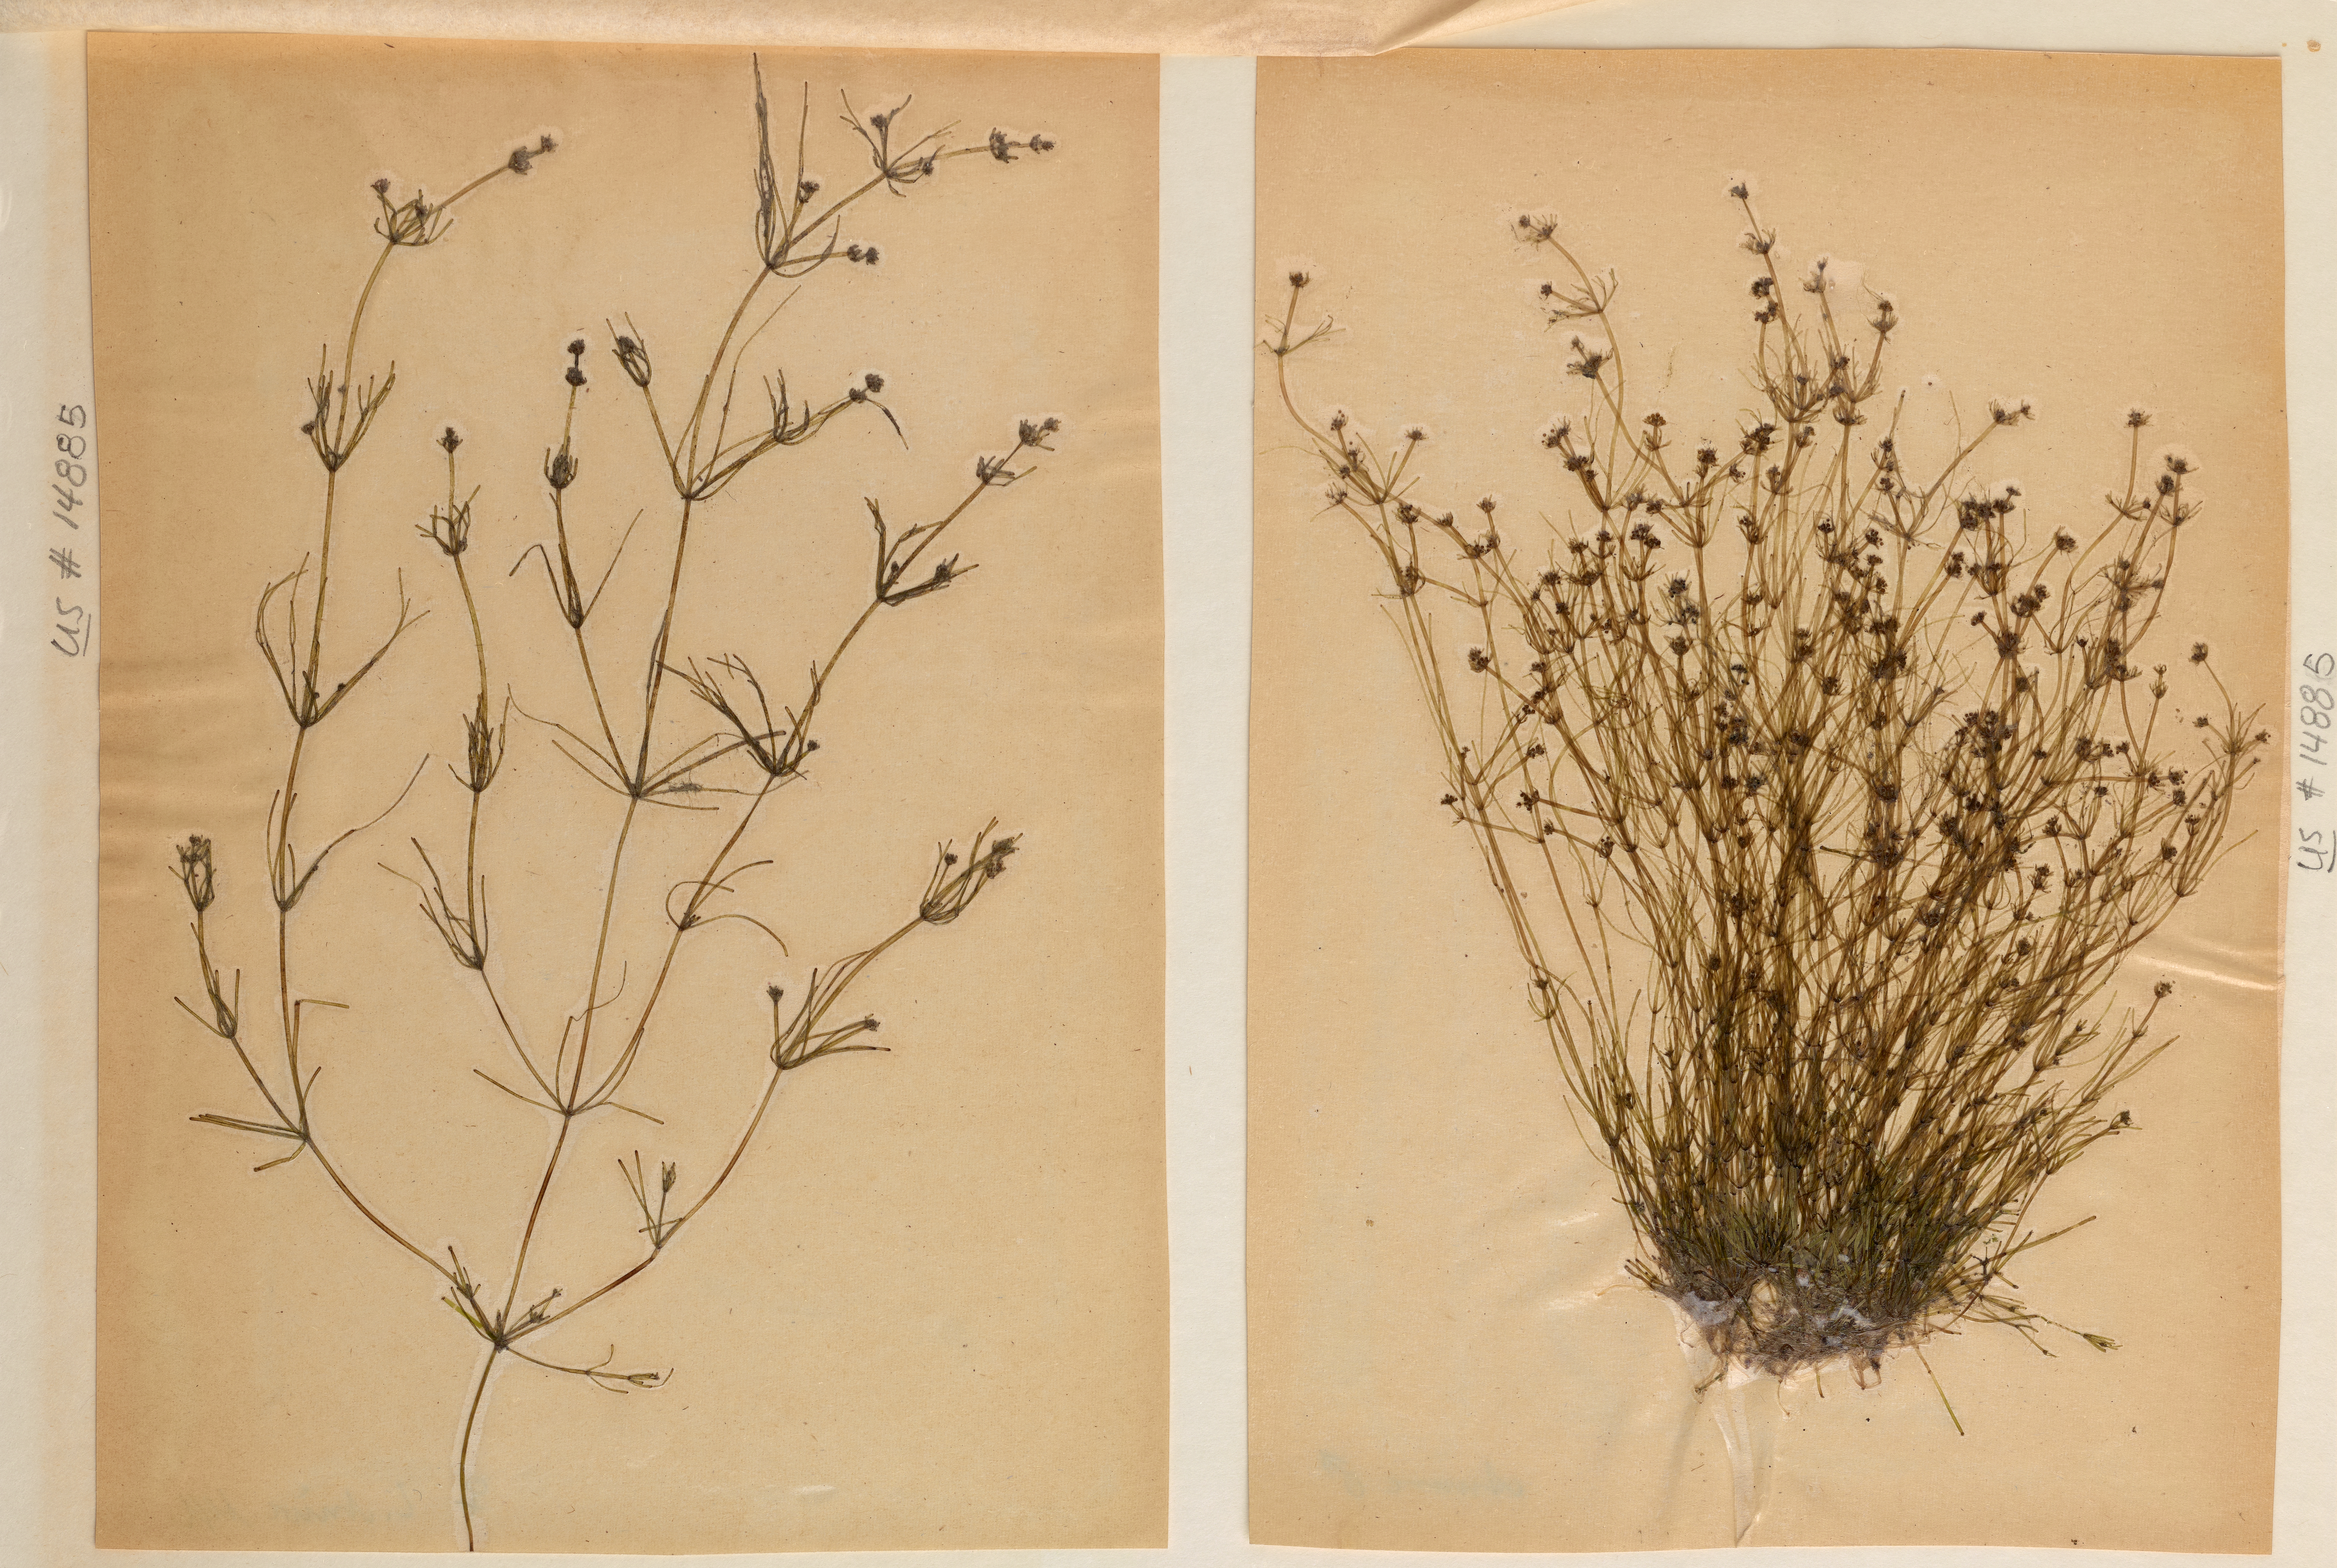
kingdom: Plantae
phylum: Charophyta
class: Charophyceae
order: Charales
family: Characeae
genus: Nitella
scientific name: Nitella opaca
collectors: W. Krause & H. Krause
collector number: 2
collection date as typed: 14 Jun 1983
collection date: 1983-06-14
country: Ireland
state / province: Ulster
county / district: Donegal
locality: Lough Anure, The Rosses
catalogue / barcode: US 14885